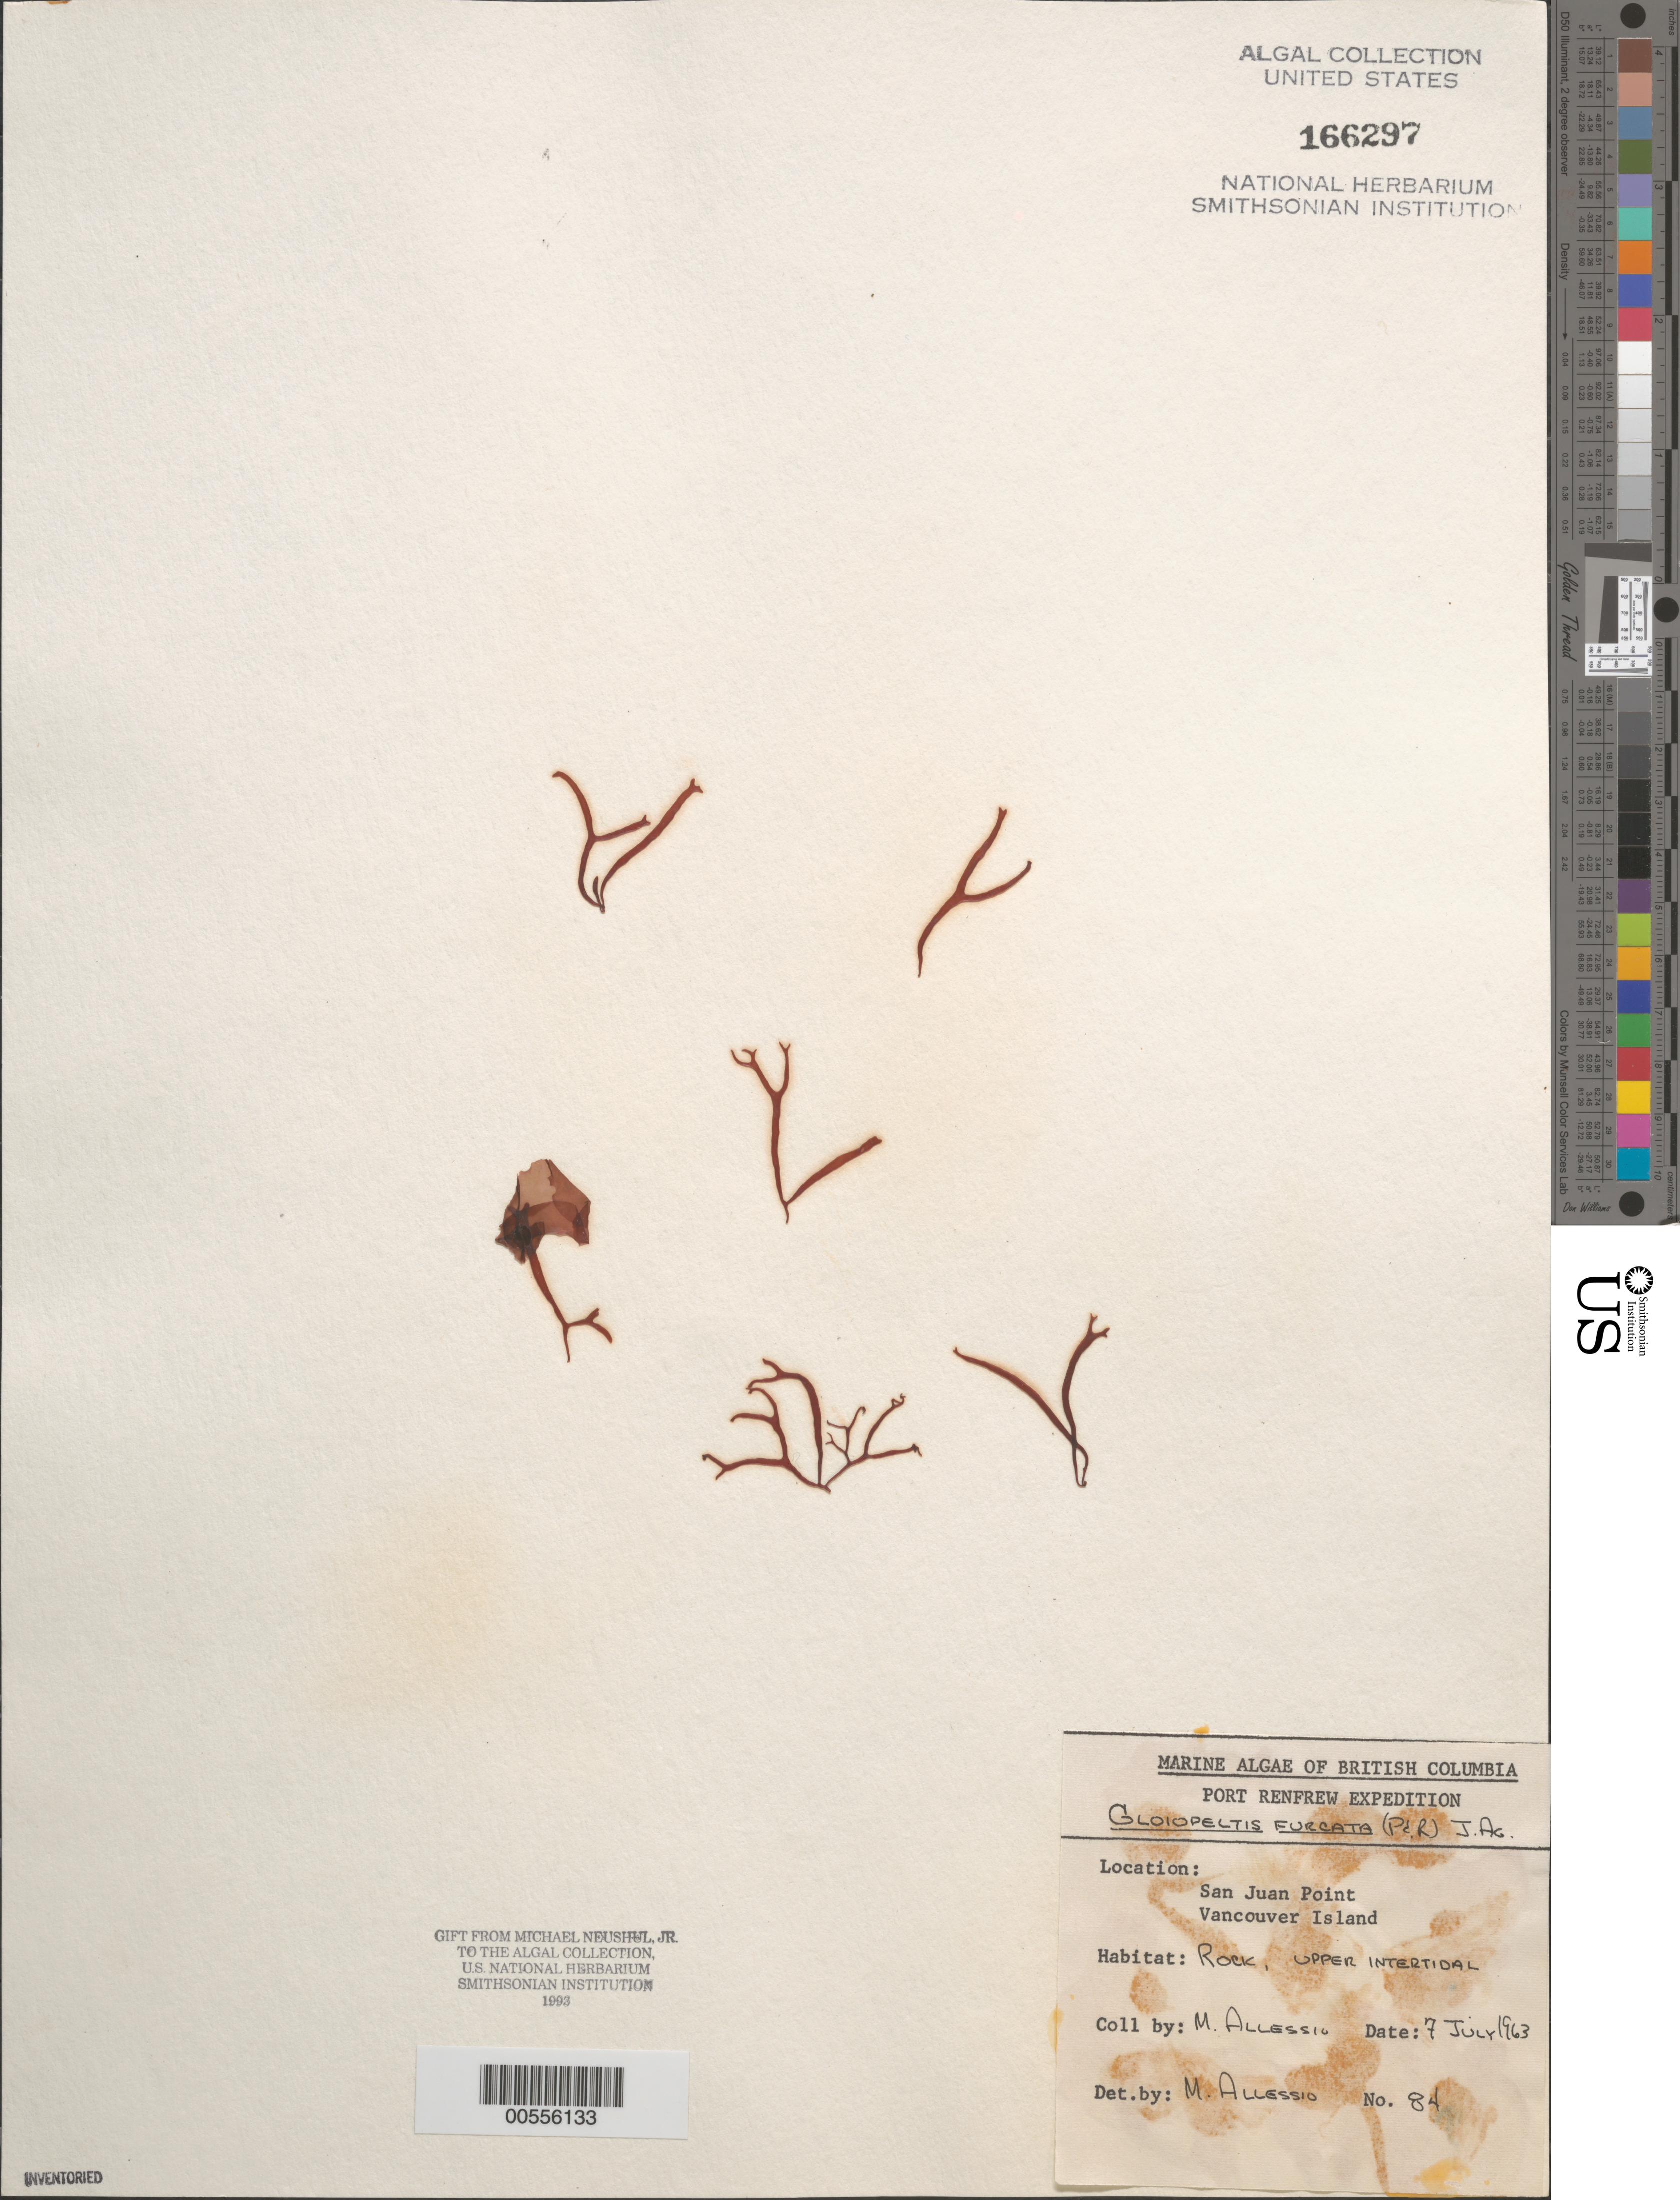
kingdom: Plantae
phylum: Rhodophyta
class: Florideophyceae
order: Gigartinales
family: Endocladiaceae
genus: Gloiopeltis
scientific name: Gloiopeltis furcata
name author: (Postels & Rupr.) J. Agardh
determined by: Allessio, M.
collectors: M. Allessio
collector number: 84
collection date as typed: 07 Jul 1963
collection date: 1963-07-07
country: Canada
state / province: British Columbia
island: Vancouver Island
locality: San Juan Point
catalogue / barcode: US 166297